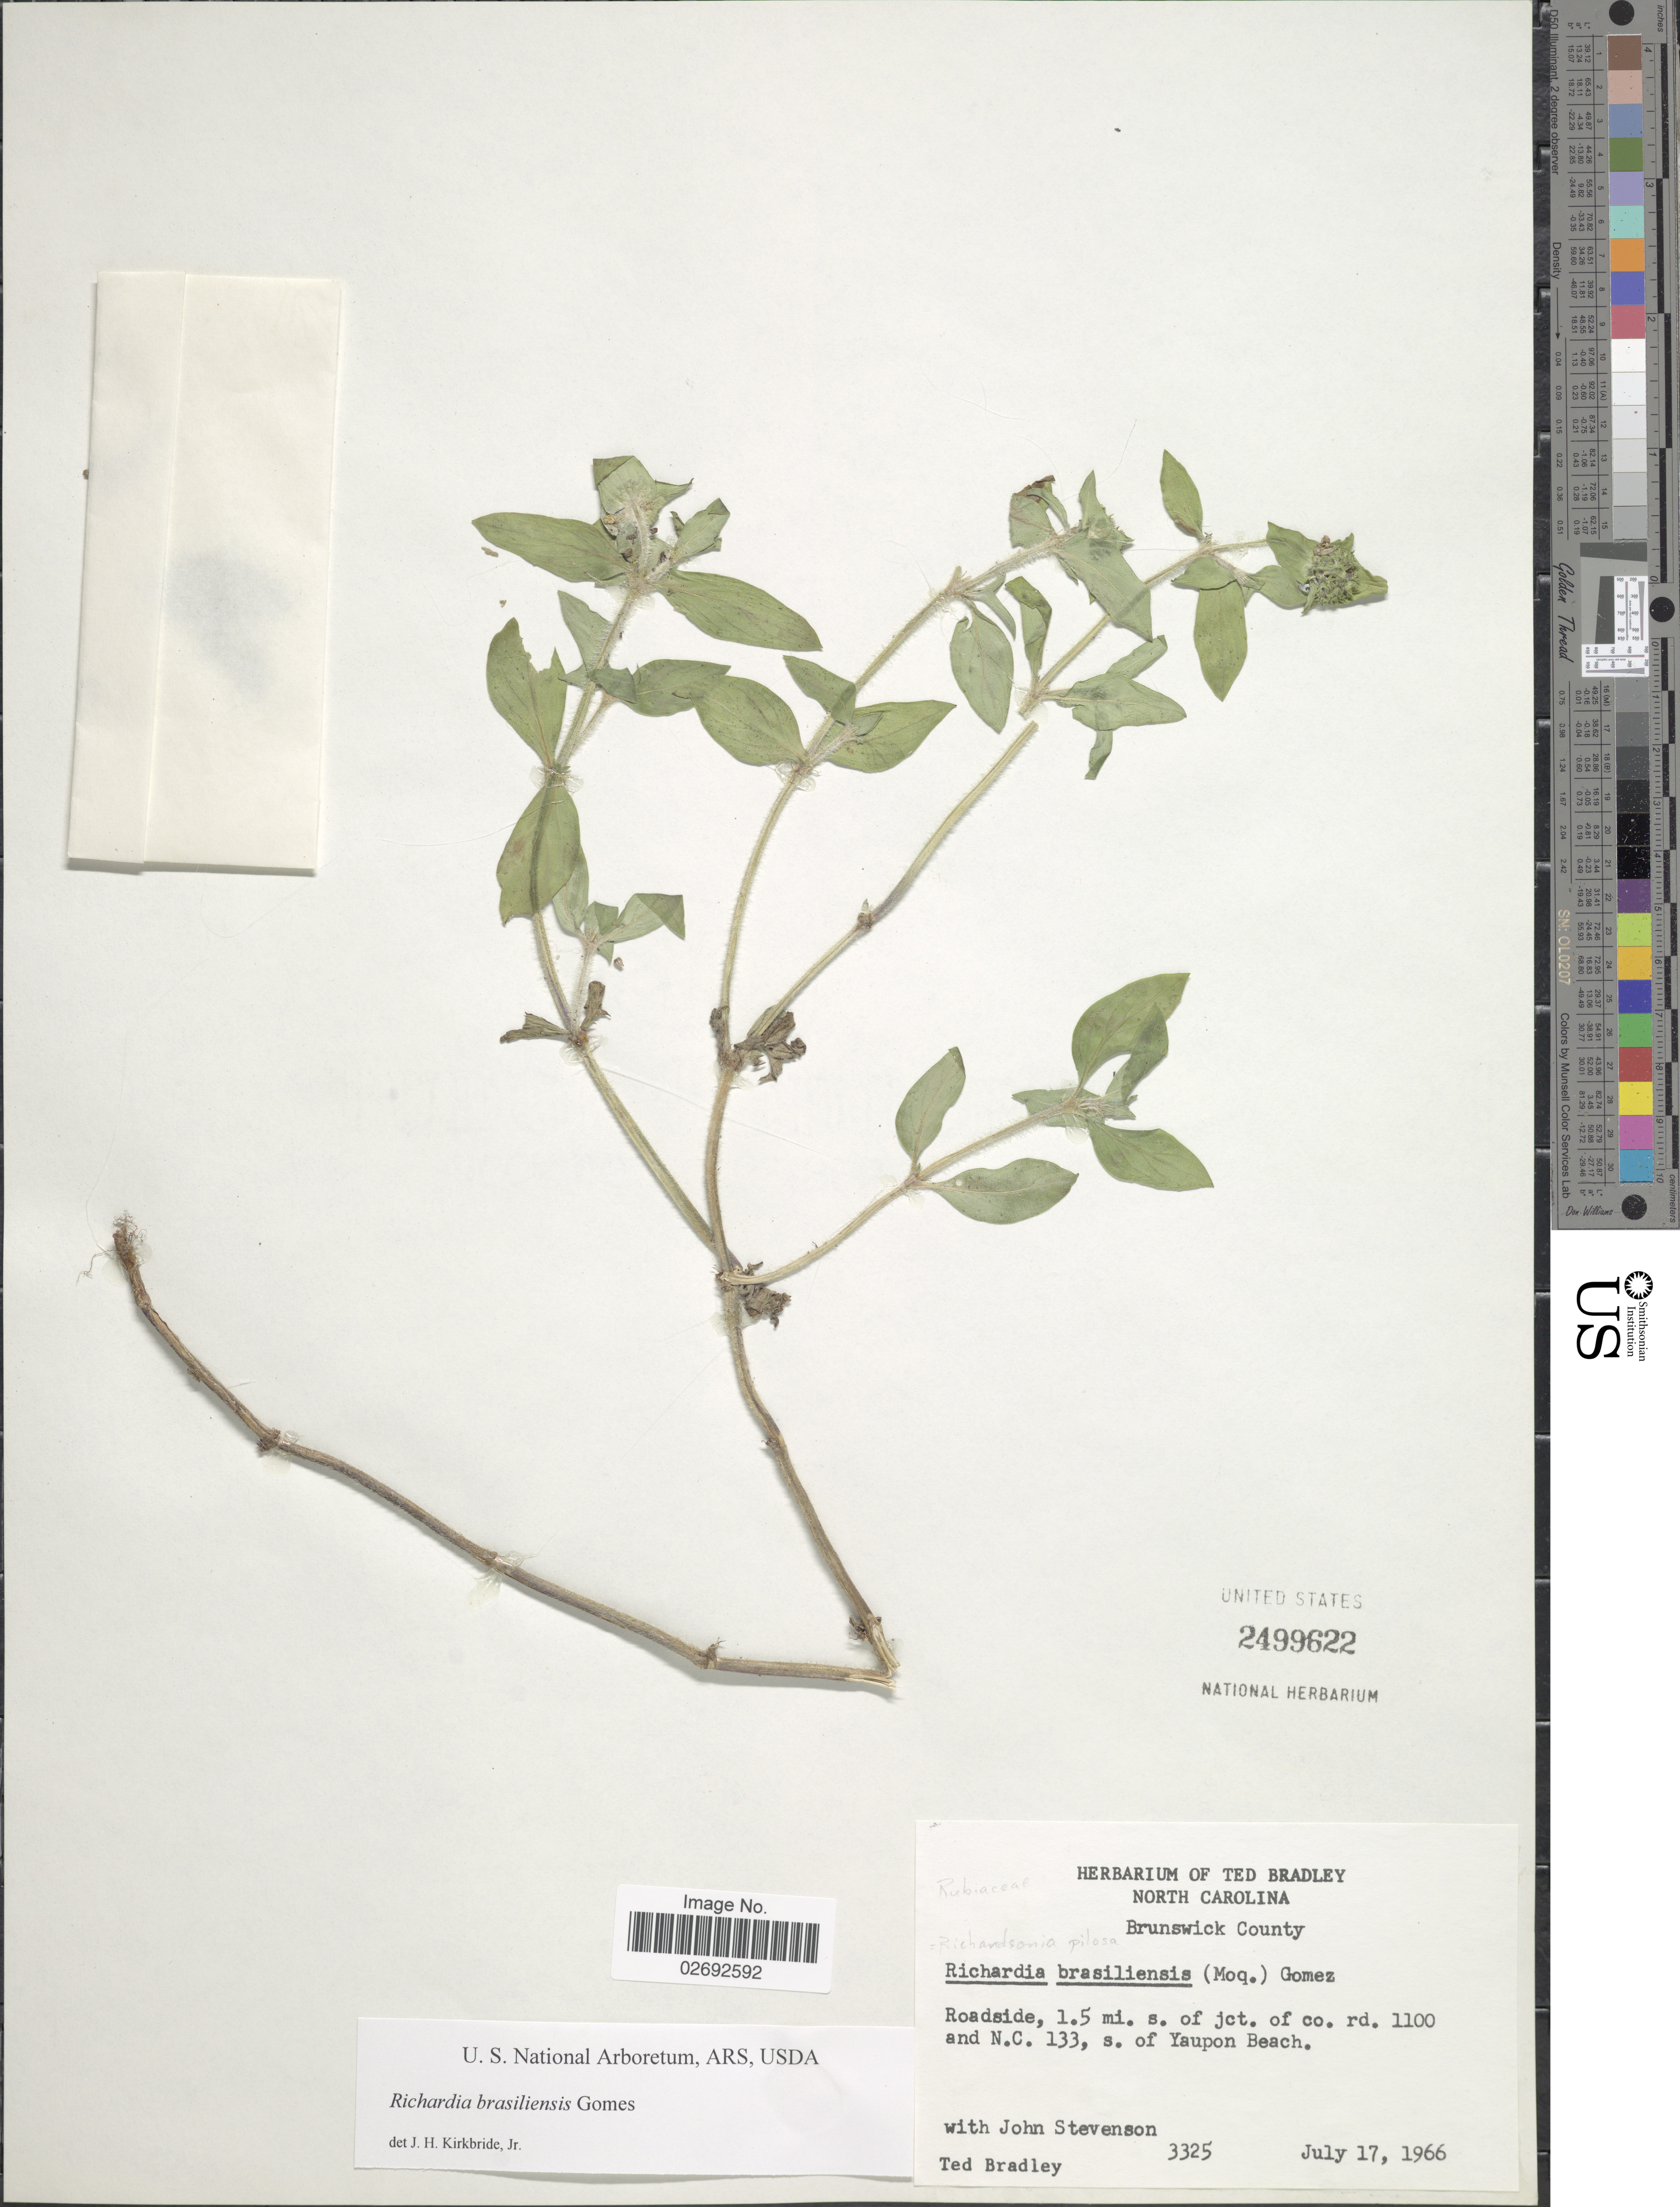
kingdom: Plantae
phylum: Tracheophyta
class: Magnoliopsida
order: Gentianales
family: Rubiaceae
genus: Richardia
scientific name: Richardia brasiliensis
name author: Gomes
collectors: T. Bradley & J. Stevenson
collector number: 3325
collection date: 1966-07-17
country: United States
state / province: North Carolina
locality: Brunswick County, Roadside, 1.5 mi. s. of jct. of co. rd. 1100 and N.C., s. of Yaupon Beach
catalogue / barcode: US 2499622